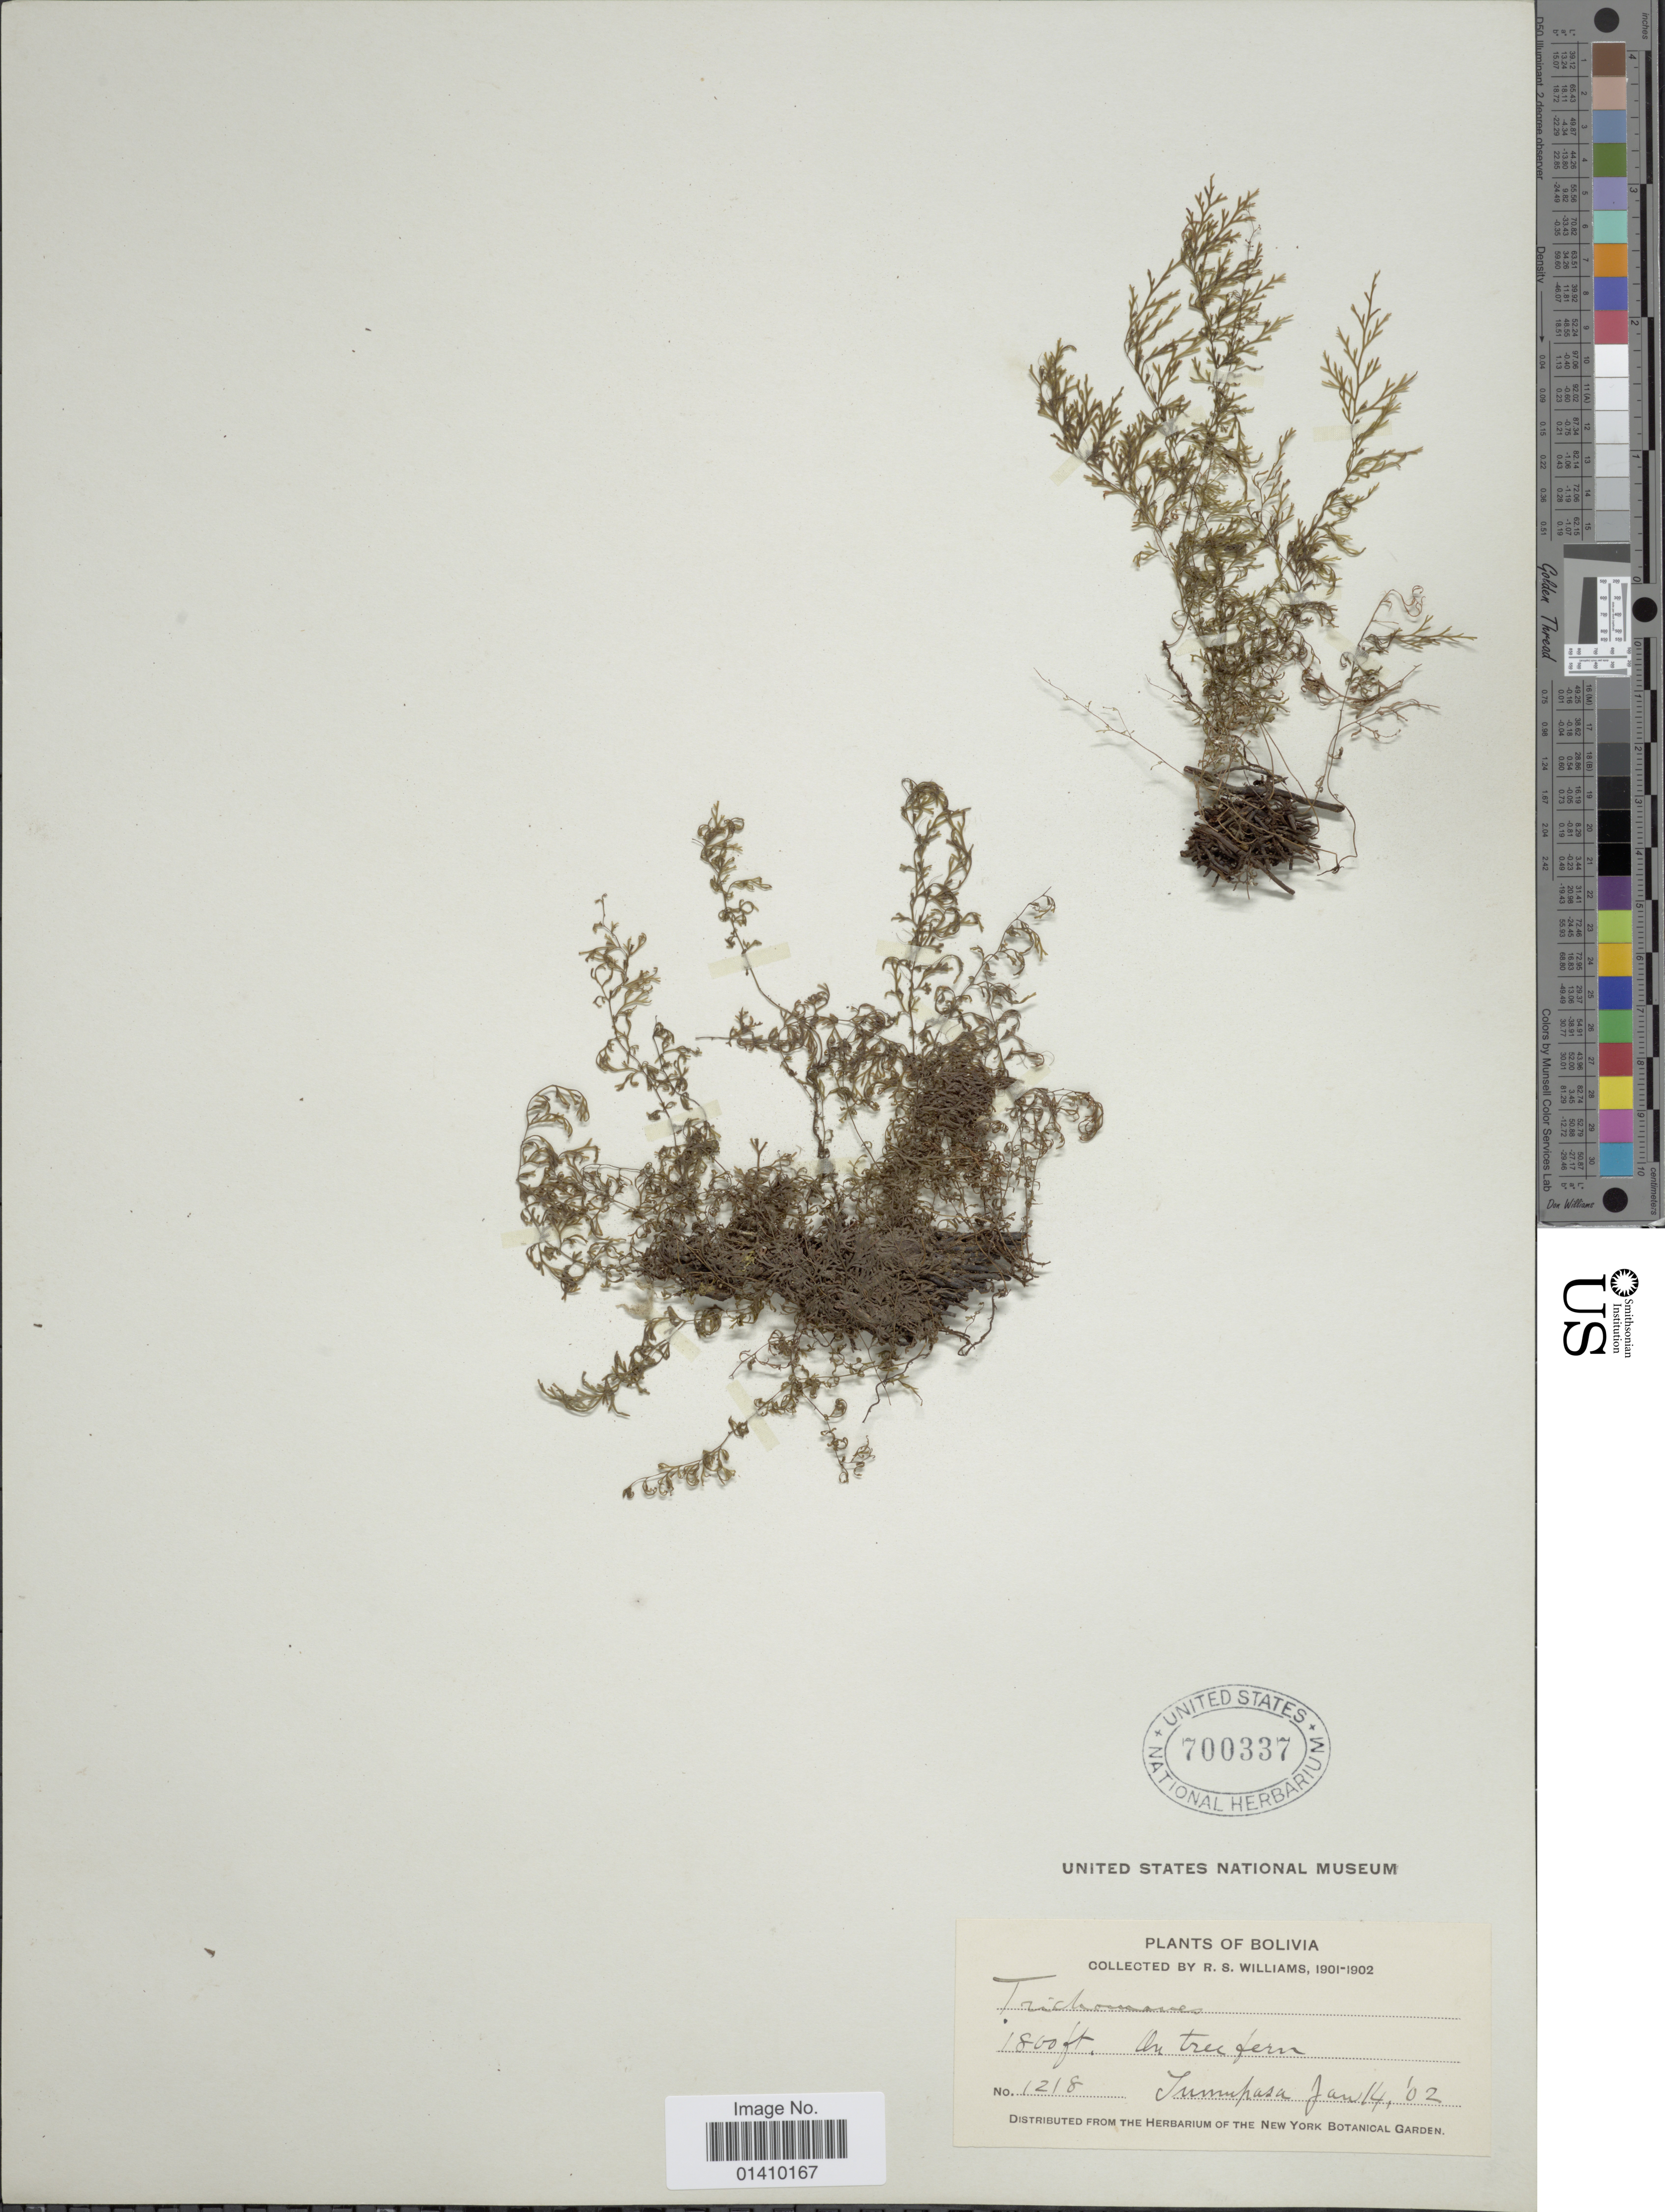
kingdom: Plantae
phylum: Tracheophyta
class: Polypodiopsida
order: Hymenophyllales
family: Hymenophyllaceae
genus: Polyphlebium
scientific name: Polyphlebium angustatum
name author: (Carmich.) Ebihara & Dubuisson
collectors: R. S. Williams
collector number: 1218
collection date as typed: Jan. 14, '02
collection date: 1902-01-14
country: Bolivia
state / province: La Paz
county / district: Iturralde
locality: Tumupasa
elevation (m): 549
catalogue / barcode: US 700337